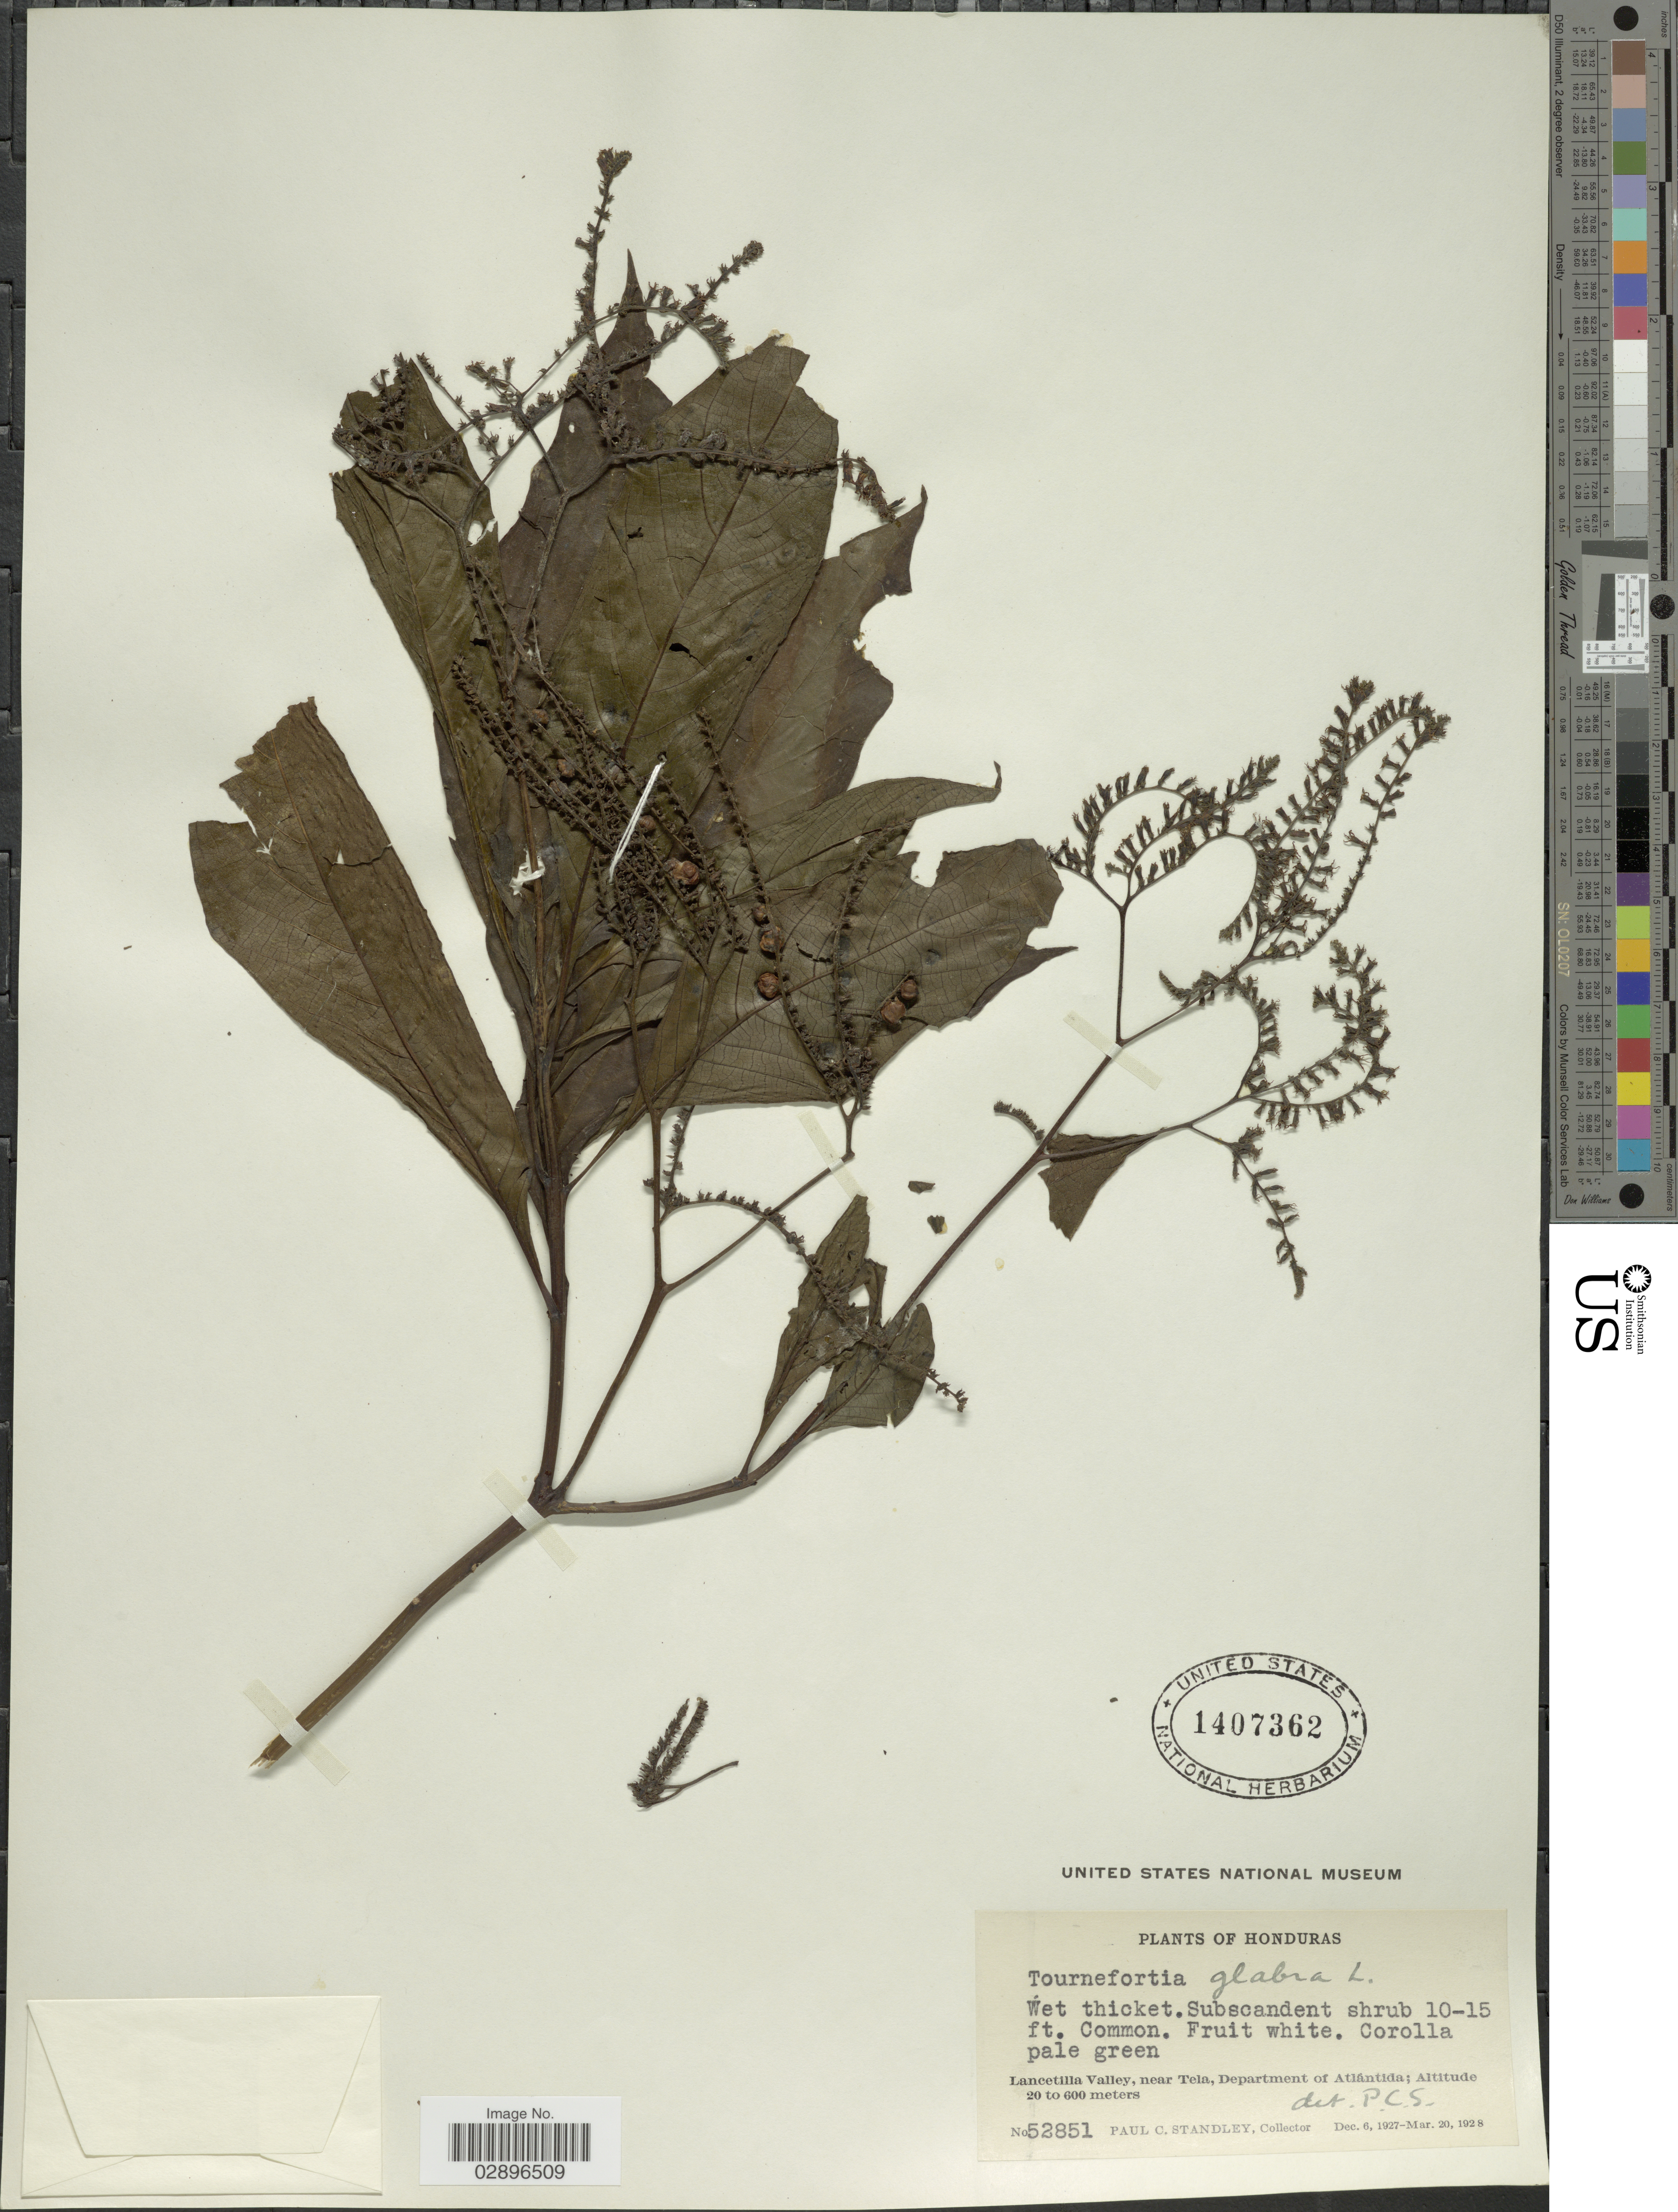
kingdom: Plantae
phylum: Tracheophyta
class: Magnoliopsida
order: Boraginales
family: Heliotropiaceae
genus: Tournefortia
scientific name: Tournefortia glabra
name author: L.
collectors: P. C. Standley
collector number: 52851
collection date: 1927-12-06/1928-03-20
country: Honduras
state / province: Atlántida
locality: Lancetilla Valley, near Tela, Department of Atlántida.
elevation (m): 20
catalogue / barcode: US 1407362